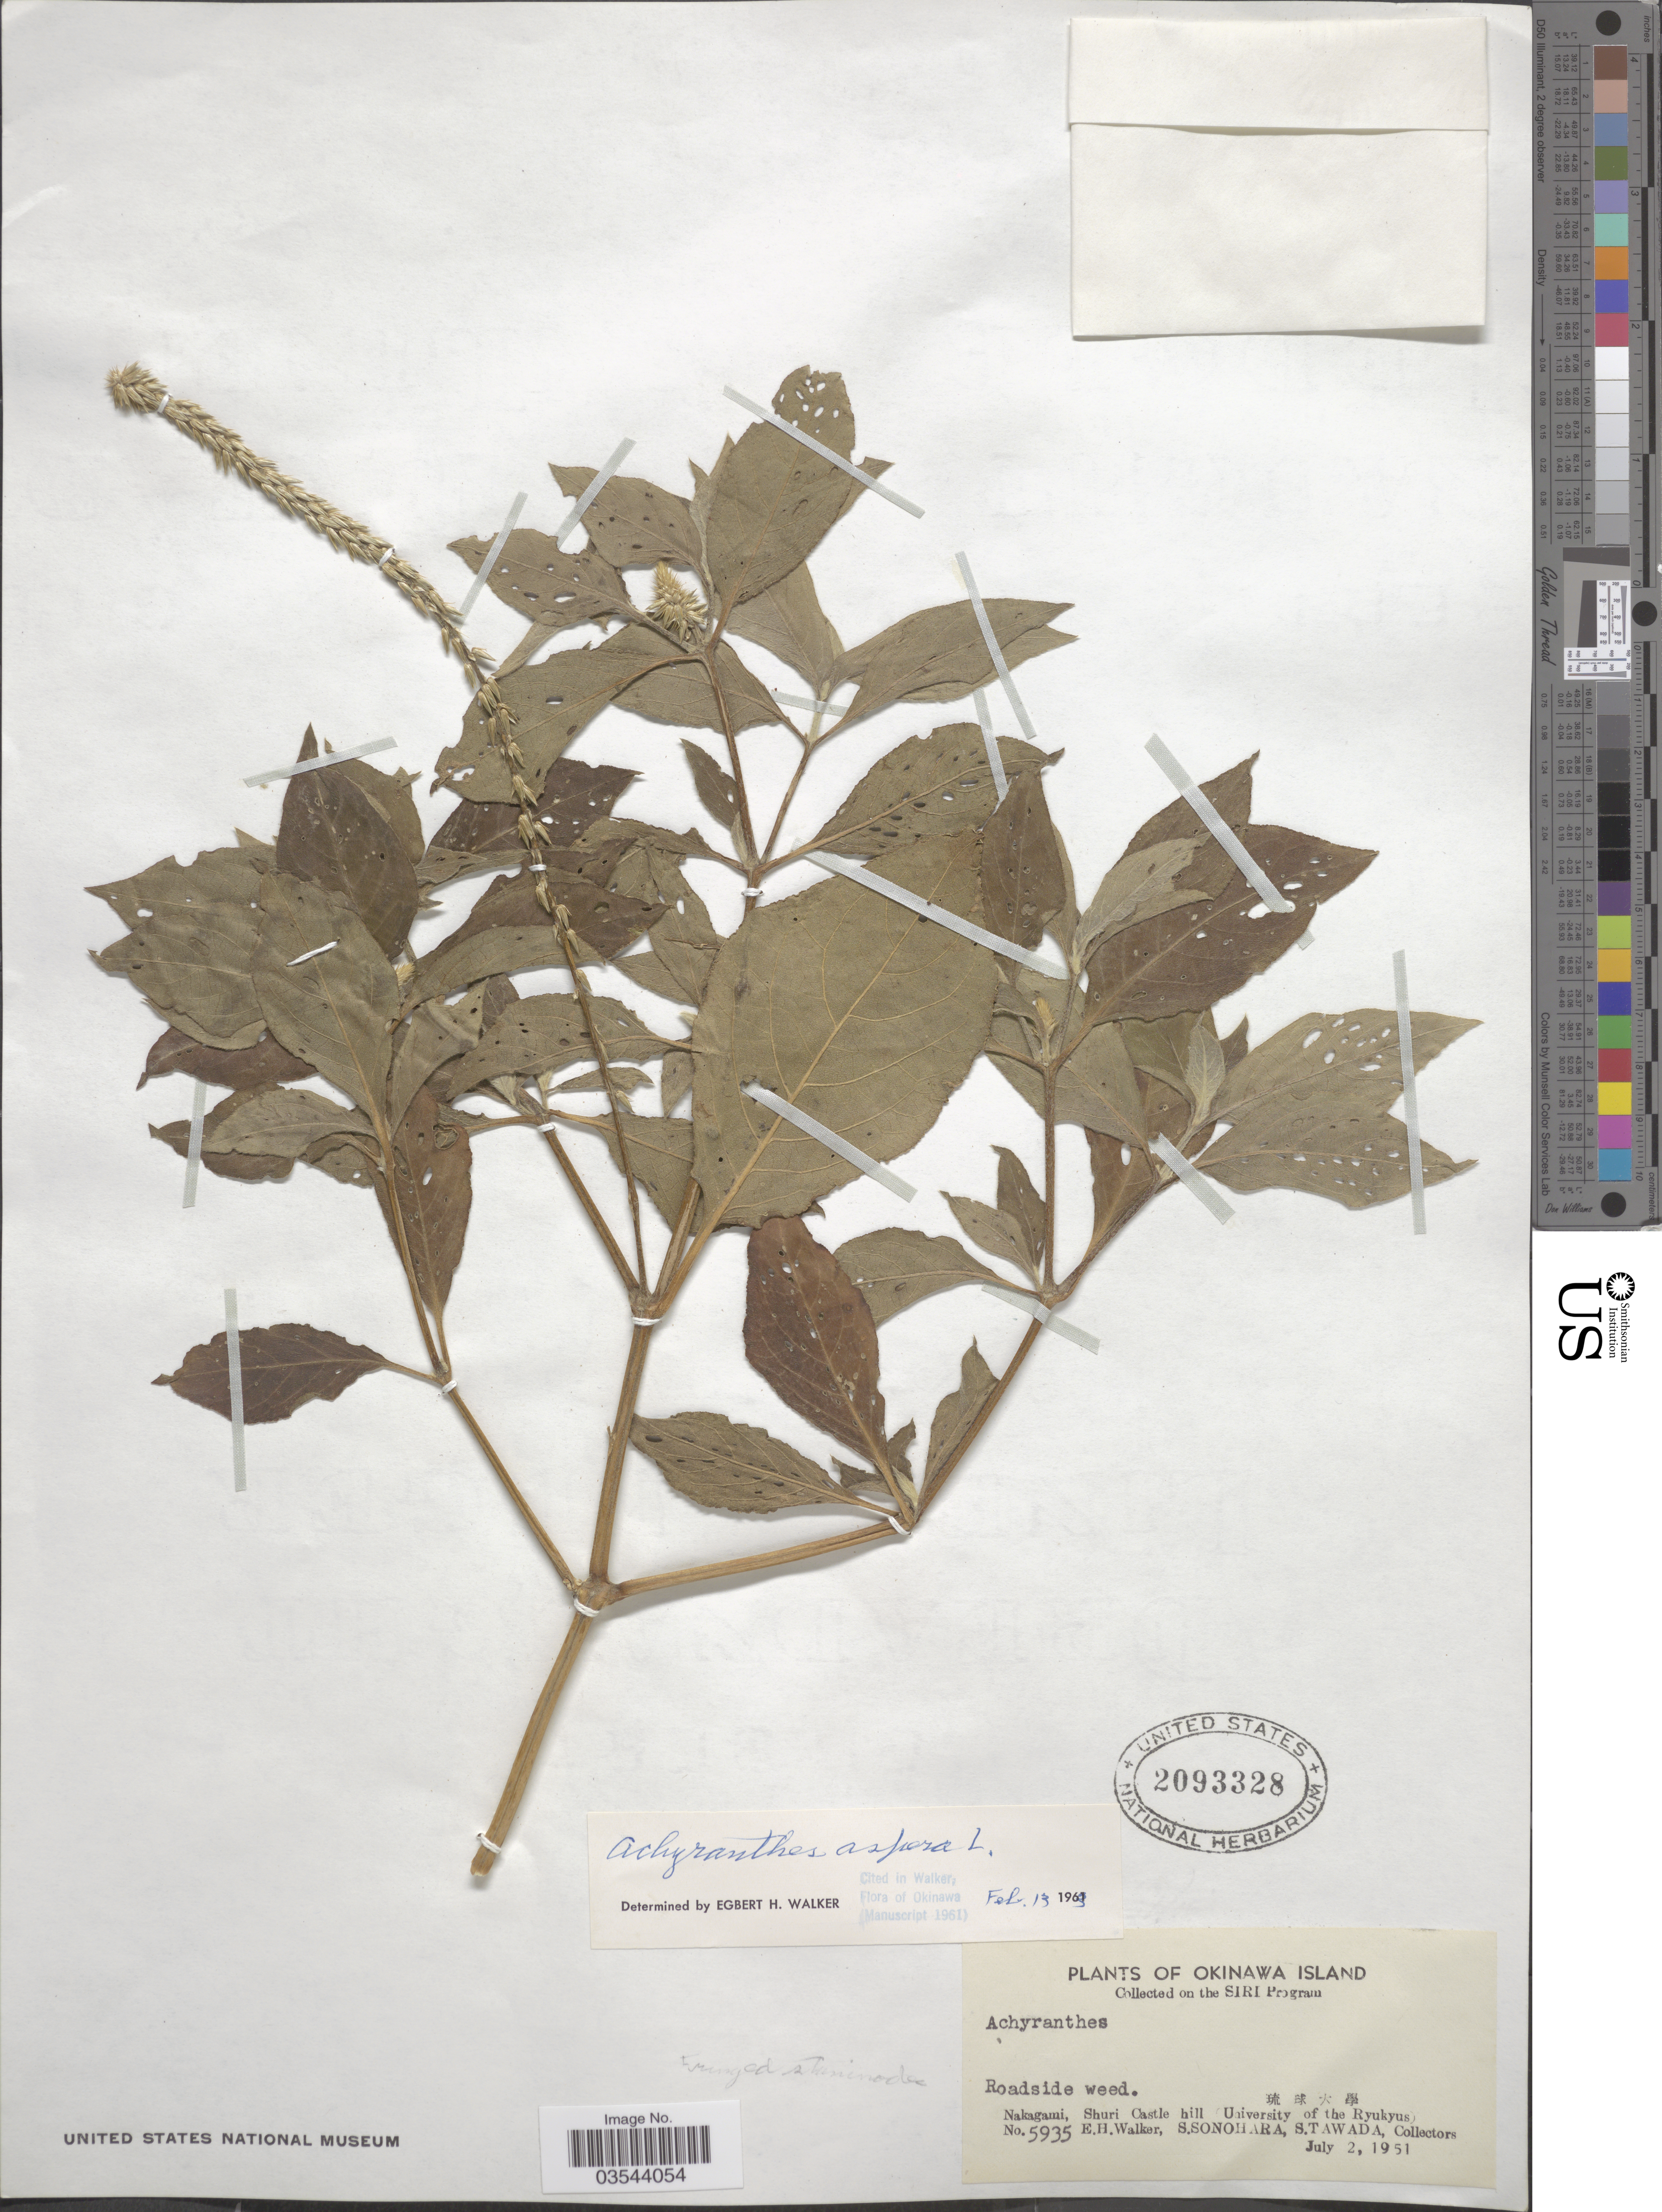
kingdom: Plantae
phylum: Tracheophyta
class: Magnoliopsida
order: Caryophyllales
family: Amaranthaceae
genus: Achyranthes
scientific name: Achyranthes aspera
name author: L.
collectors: E. H. Walker, S. Sonohara & S. Tawada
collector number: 5935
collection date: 1951-07-02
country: Japan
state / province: Okinawa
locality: Okinawa Island. X. Nakagami, Shuri Castle hill (University of the Ryukyus).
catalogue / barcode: US 2093328